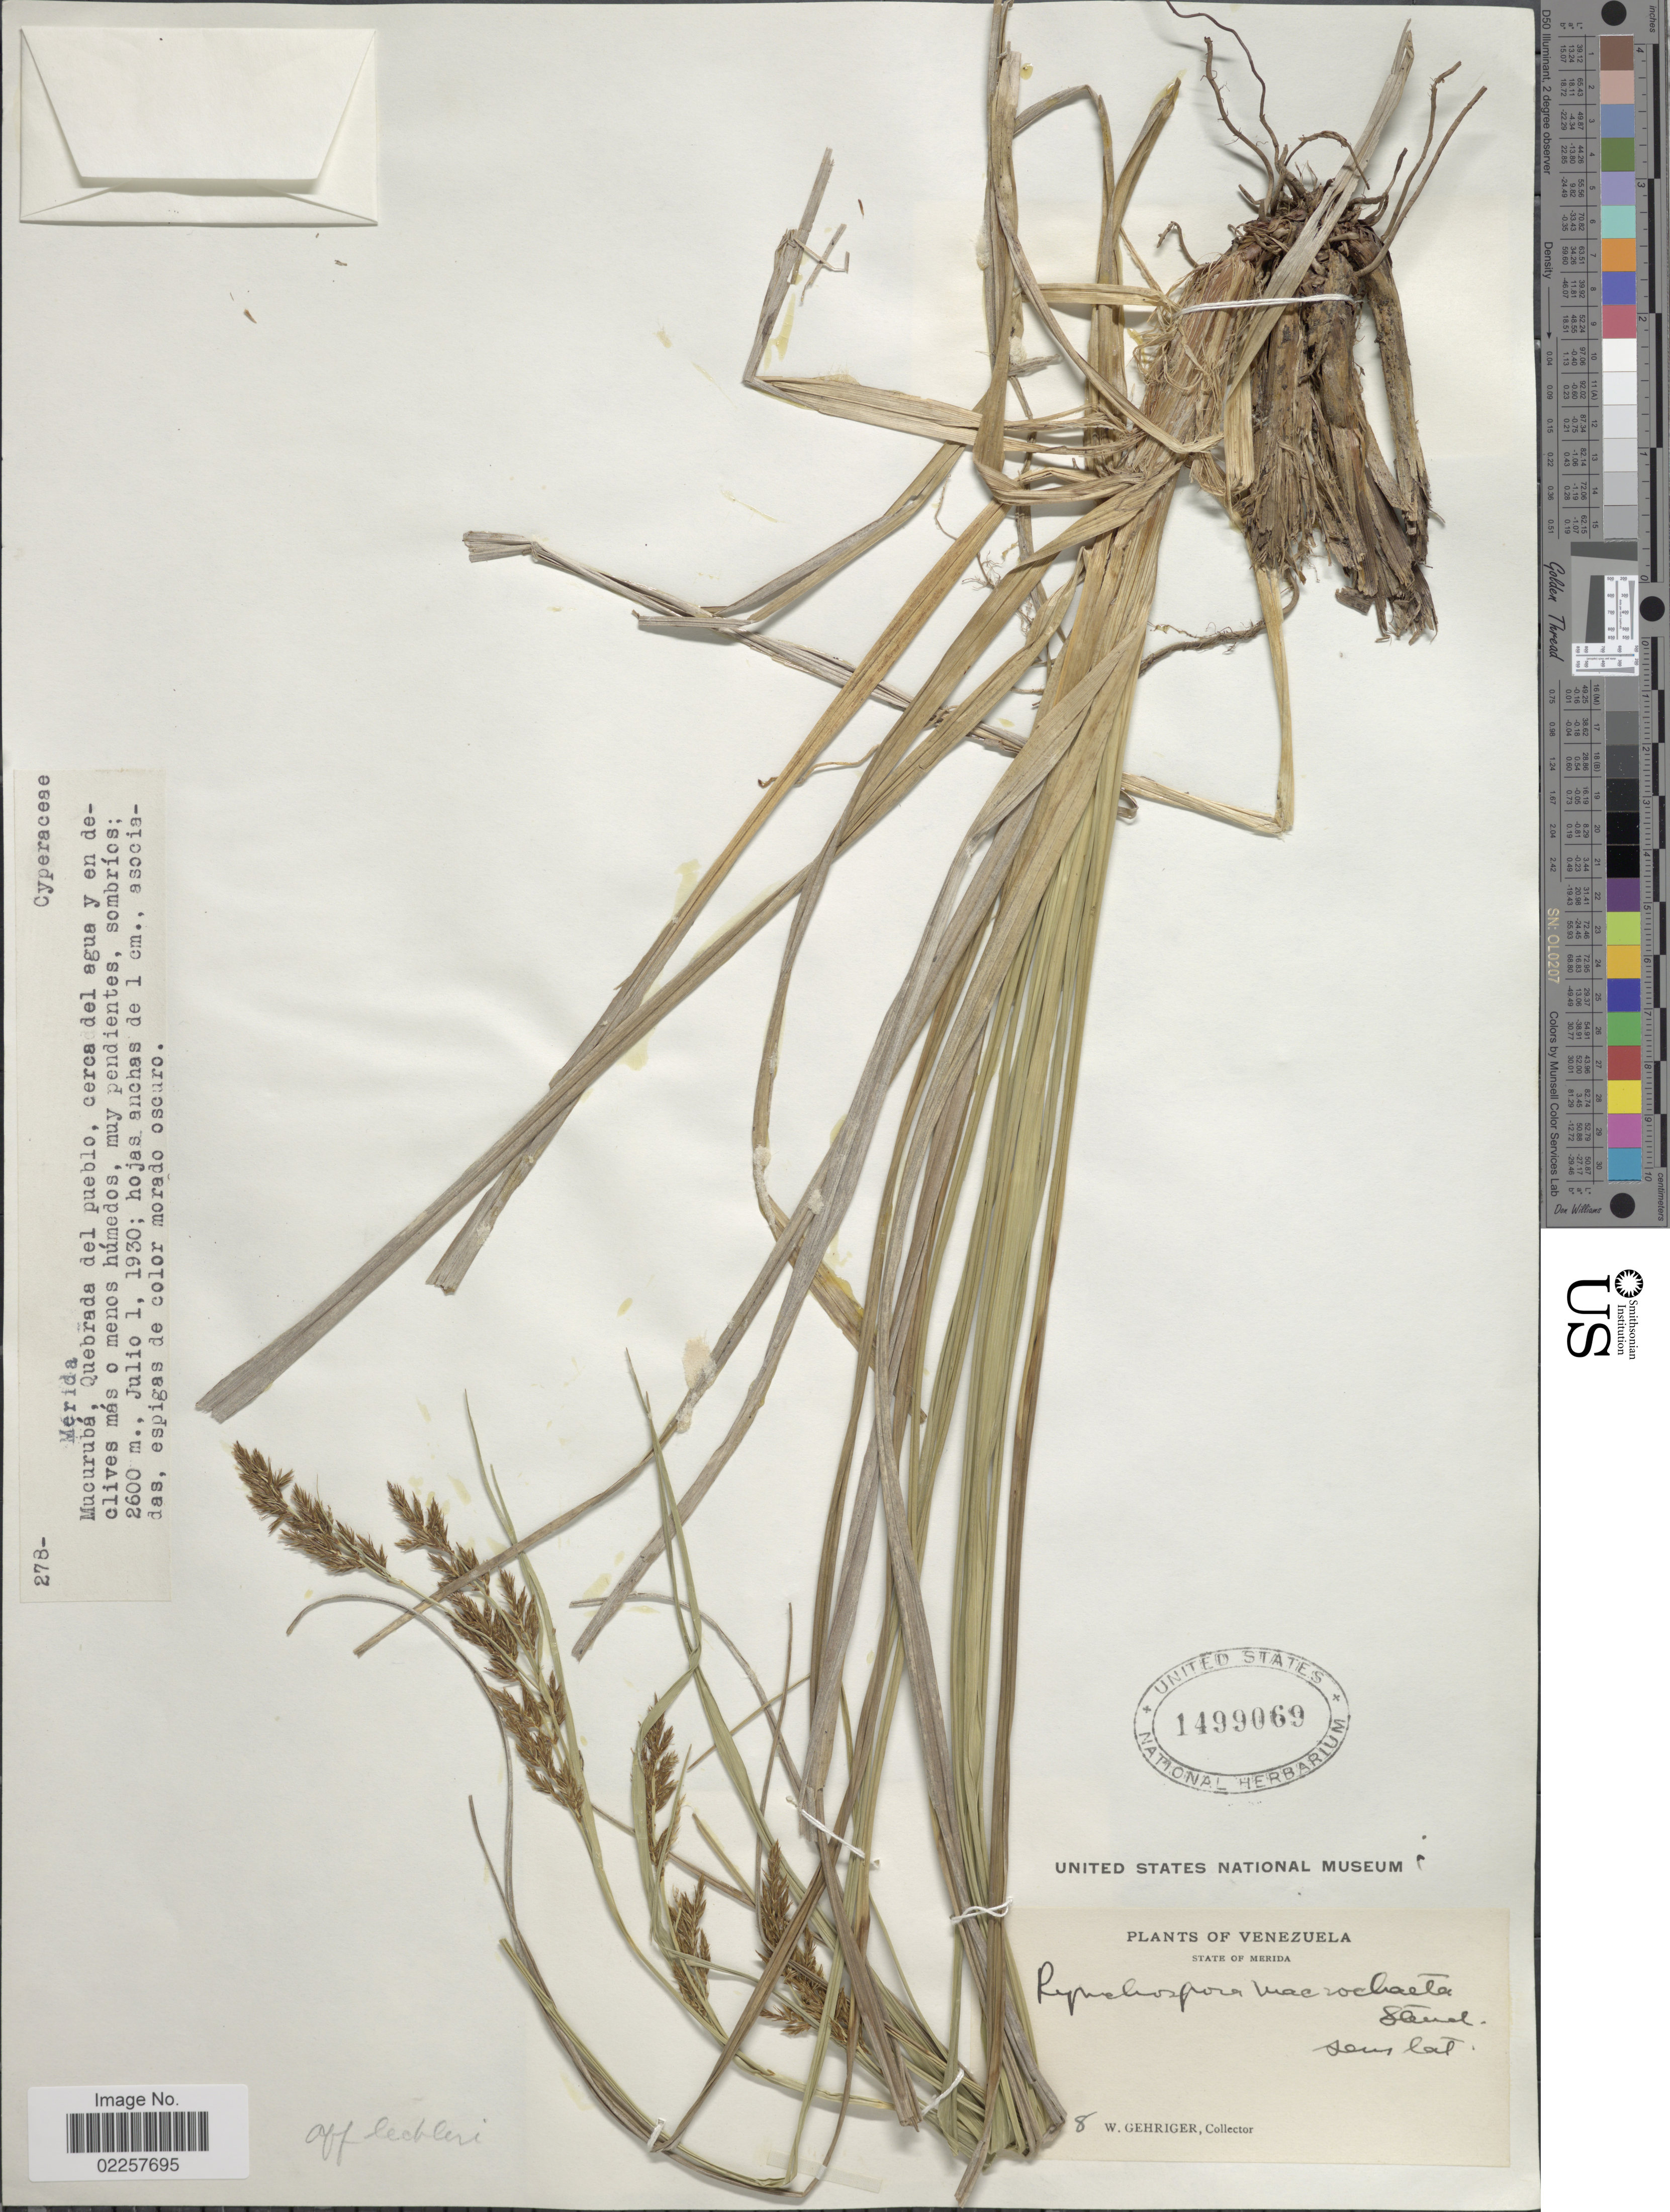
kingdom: Plantae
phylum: Tracheophyta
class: Liliopsida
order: Poales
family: Cyperaceae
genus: Rhynchospora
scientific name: Rhynchospora sp.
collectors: W. Gehriger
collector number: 278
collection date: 1930-07-01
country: Venezuela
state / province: Mérida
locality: Mucuruba, Quebrada del pueblo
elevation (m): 2600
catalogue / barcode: US 1499069